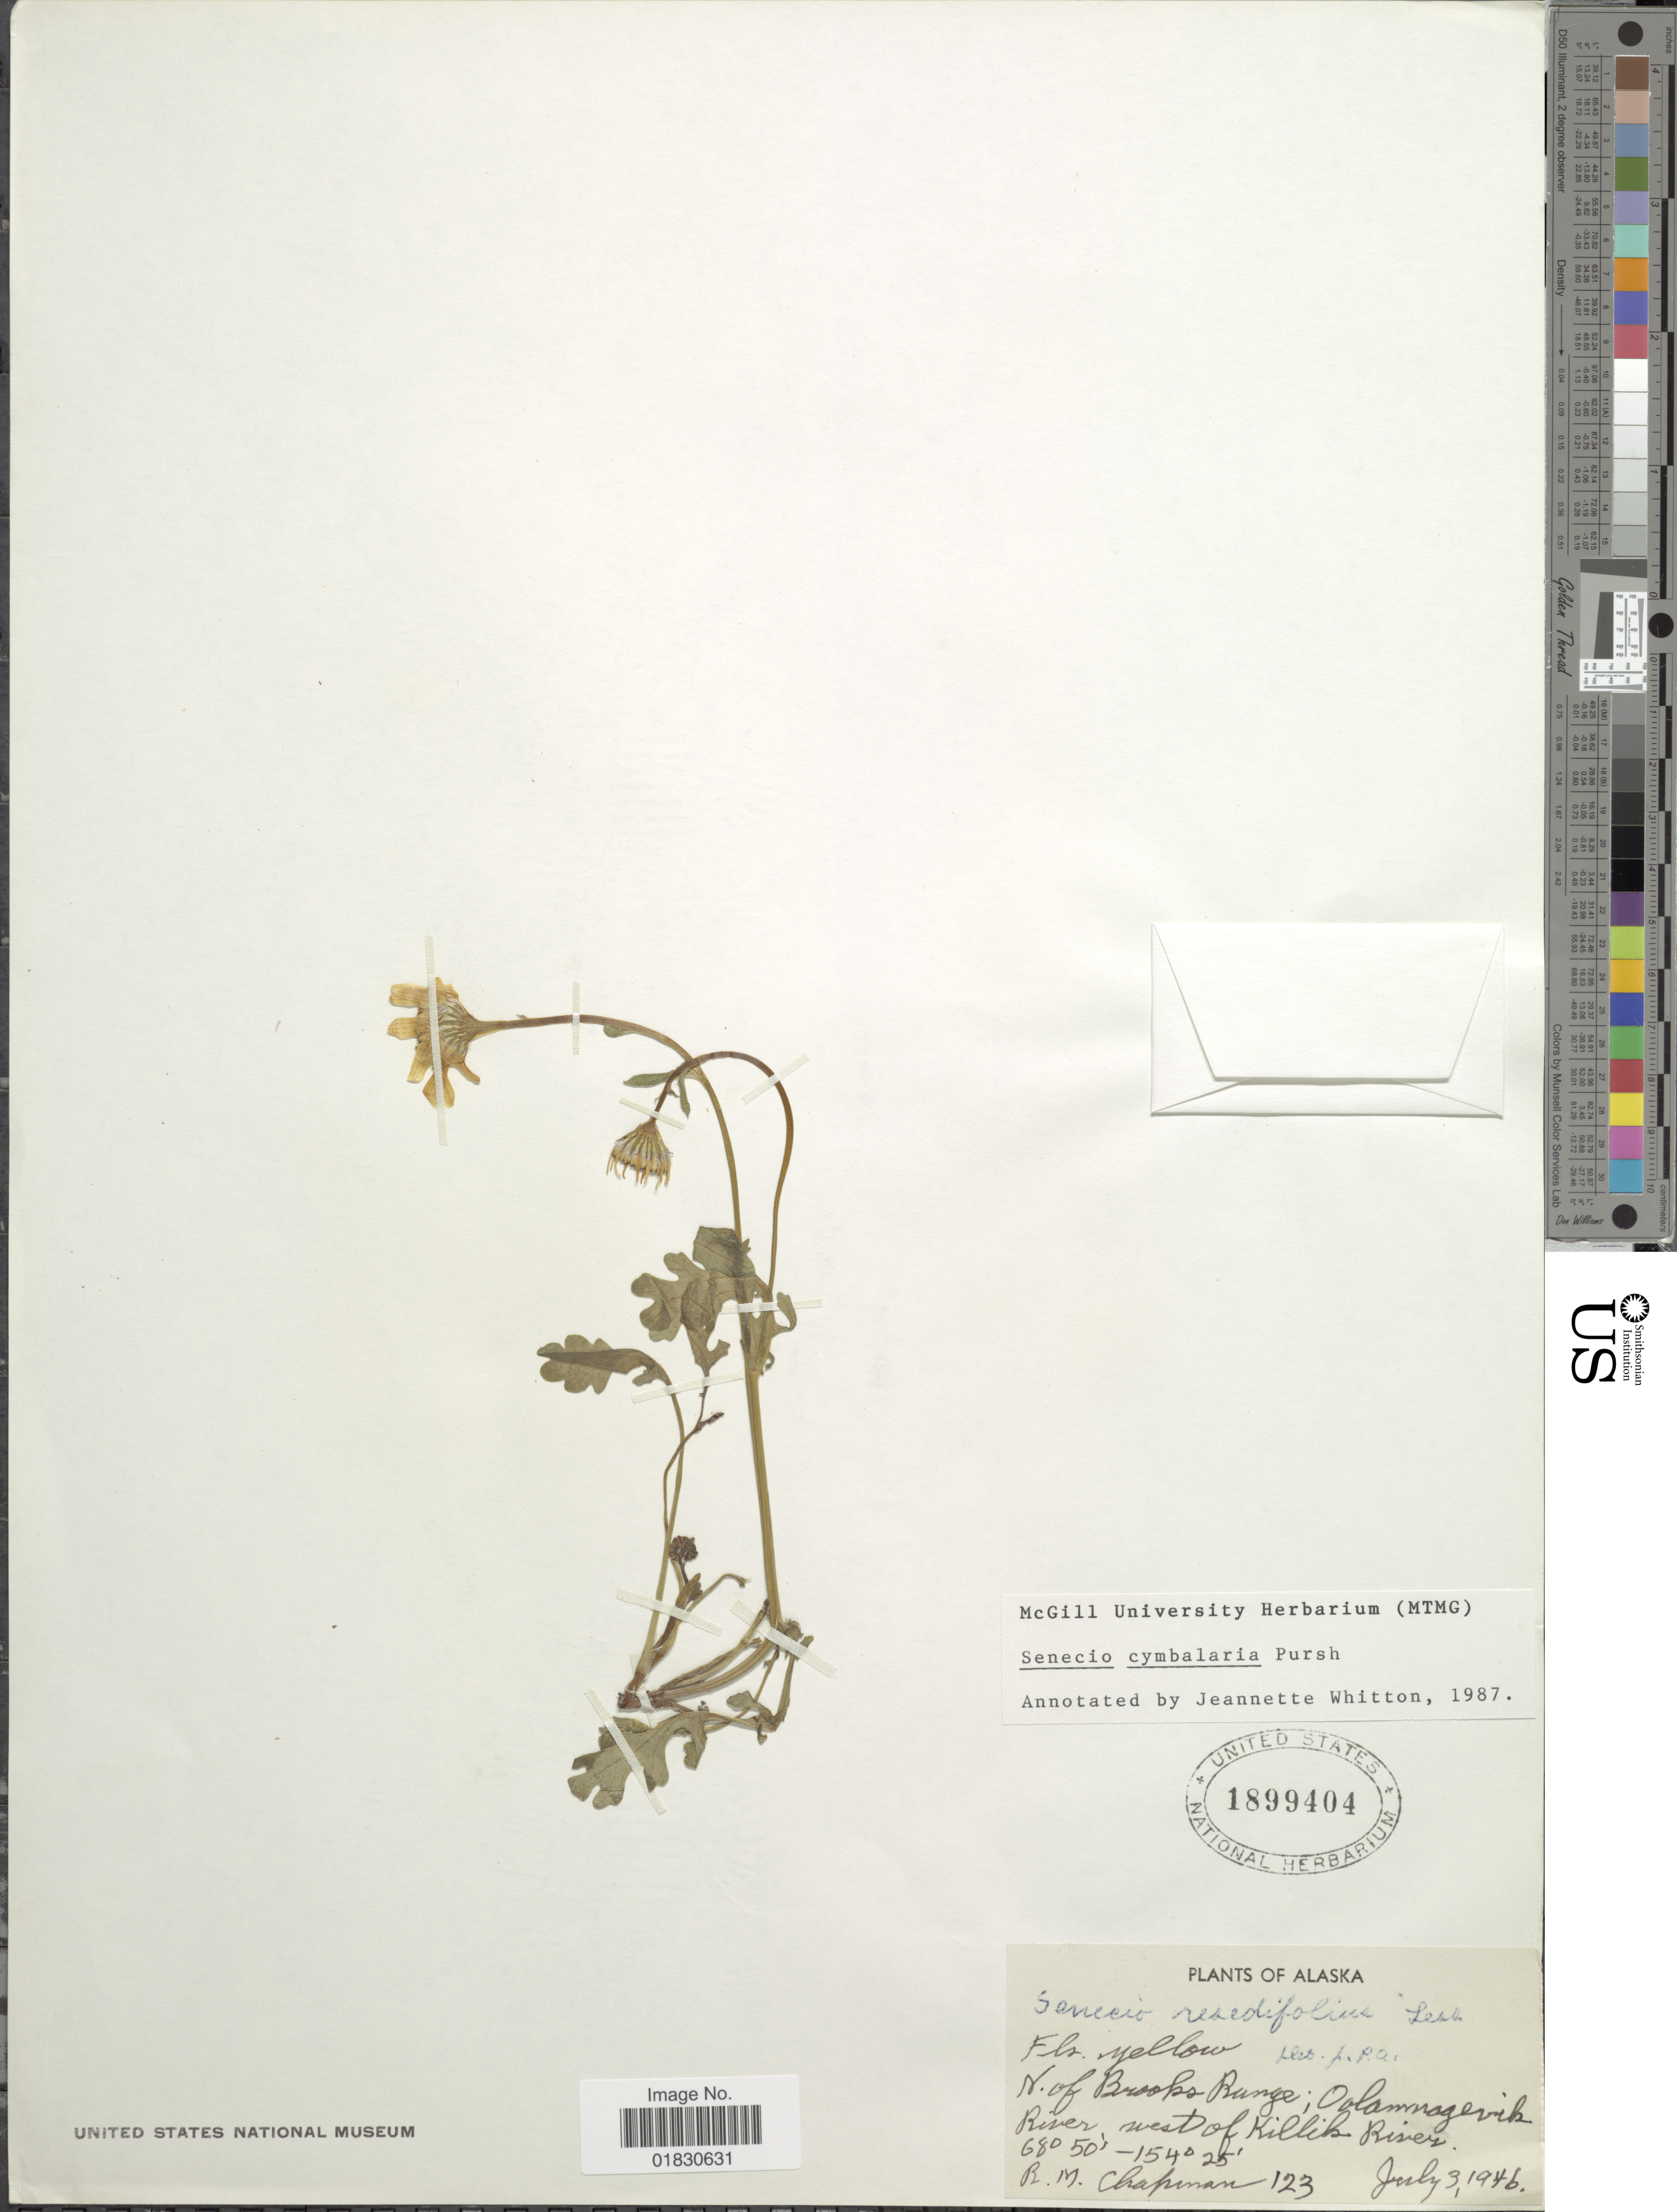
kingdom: Plantae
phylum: Tracheophyta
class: Magnoliopsida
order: Asterales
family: Asteraceae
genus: Packera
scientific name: Packera cymbalaria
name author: (Pursh) W.A. Weber & Á. Löve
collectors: R. M. Chapman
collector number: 123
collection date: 1946-07-03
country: United States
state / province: Alaska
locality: N. of Brooks Range, Oalamnagevik River, west of Killib River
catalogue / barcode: US 1899404